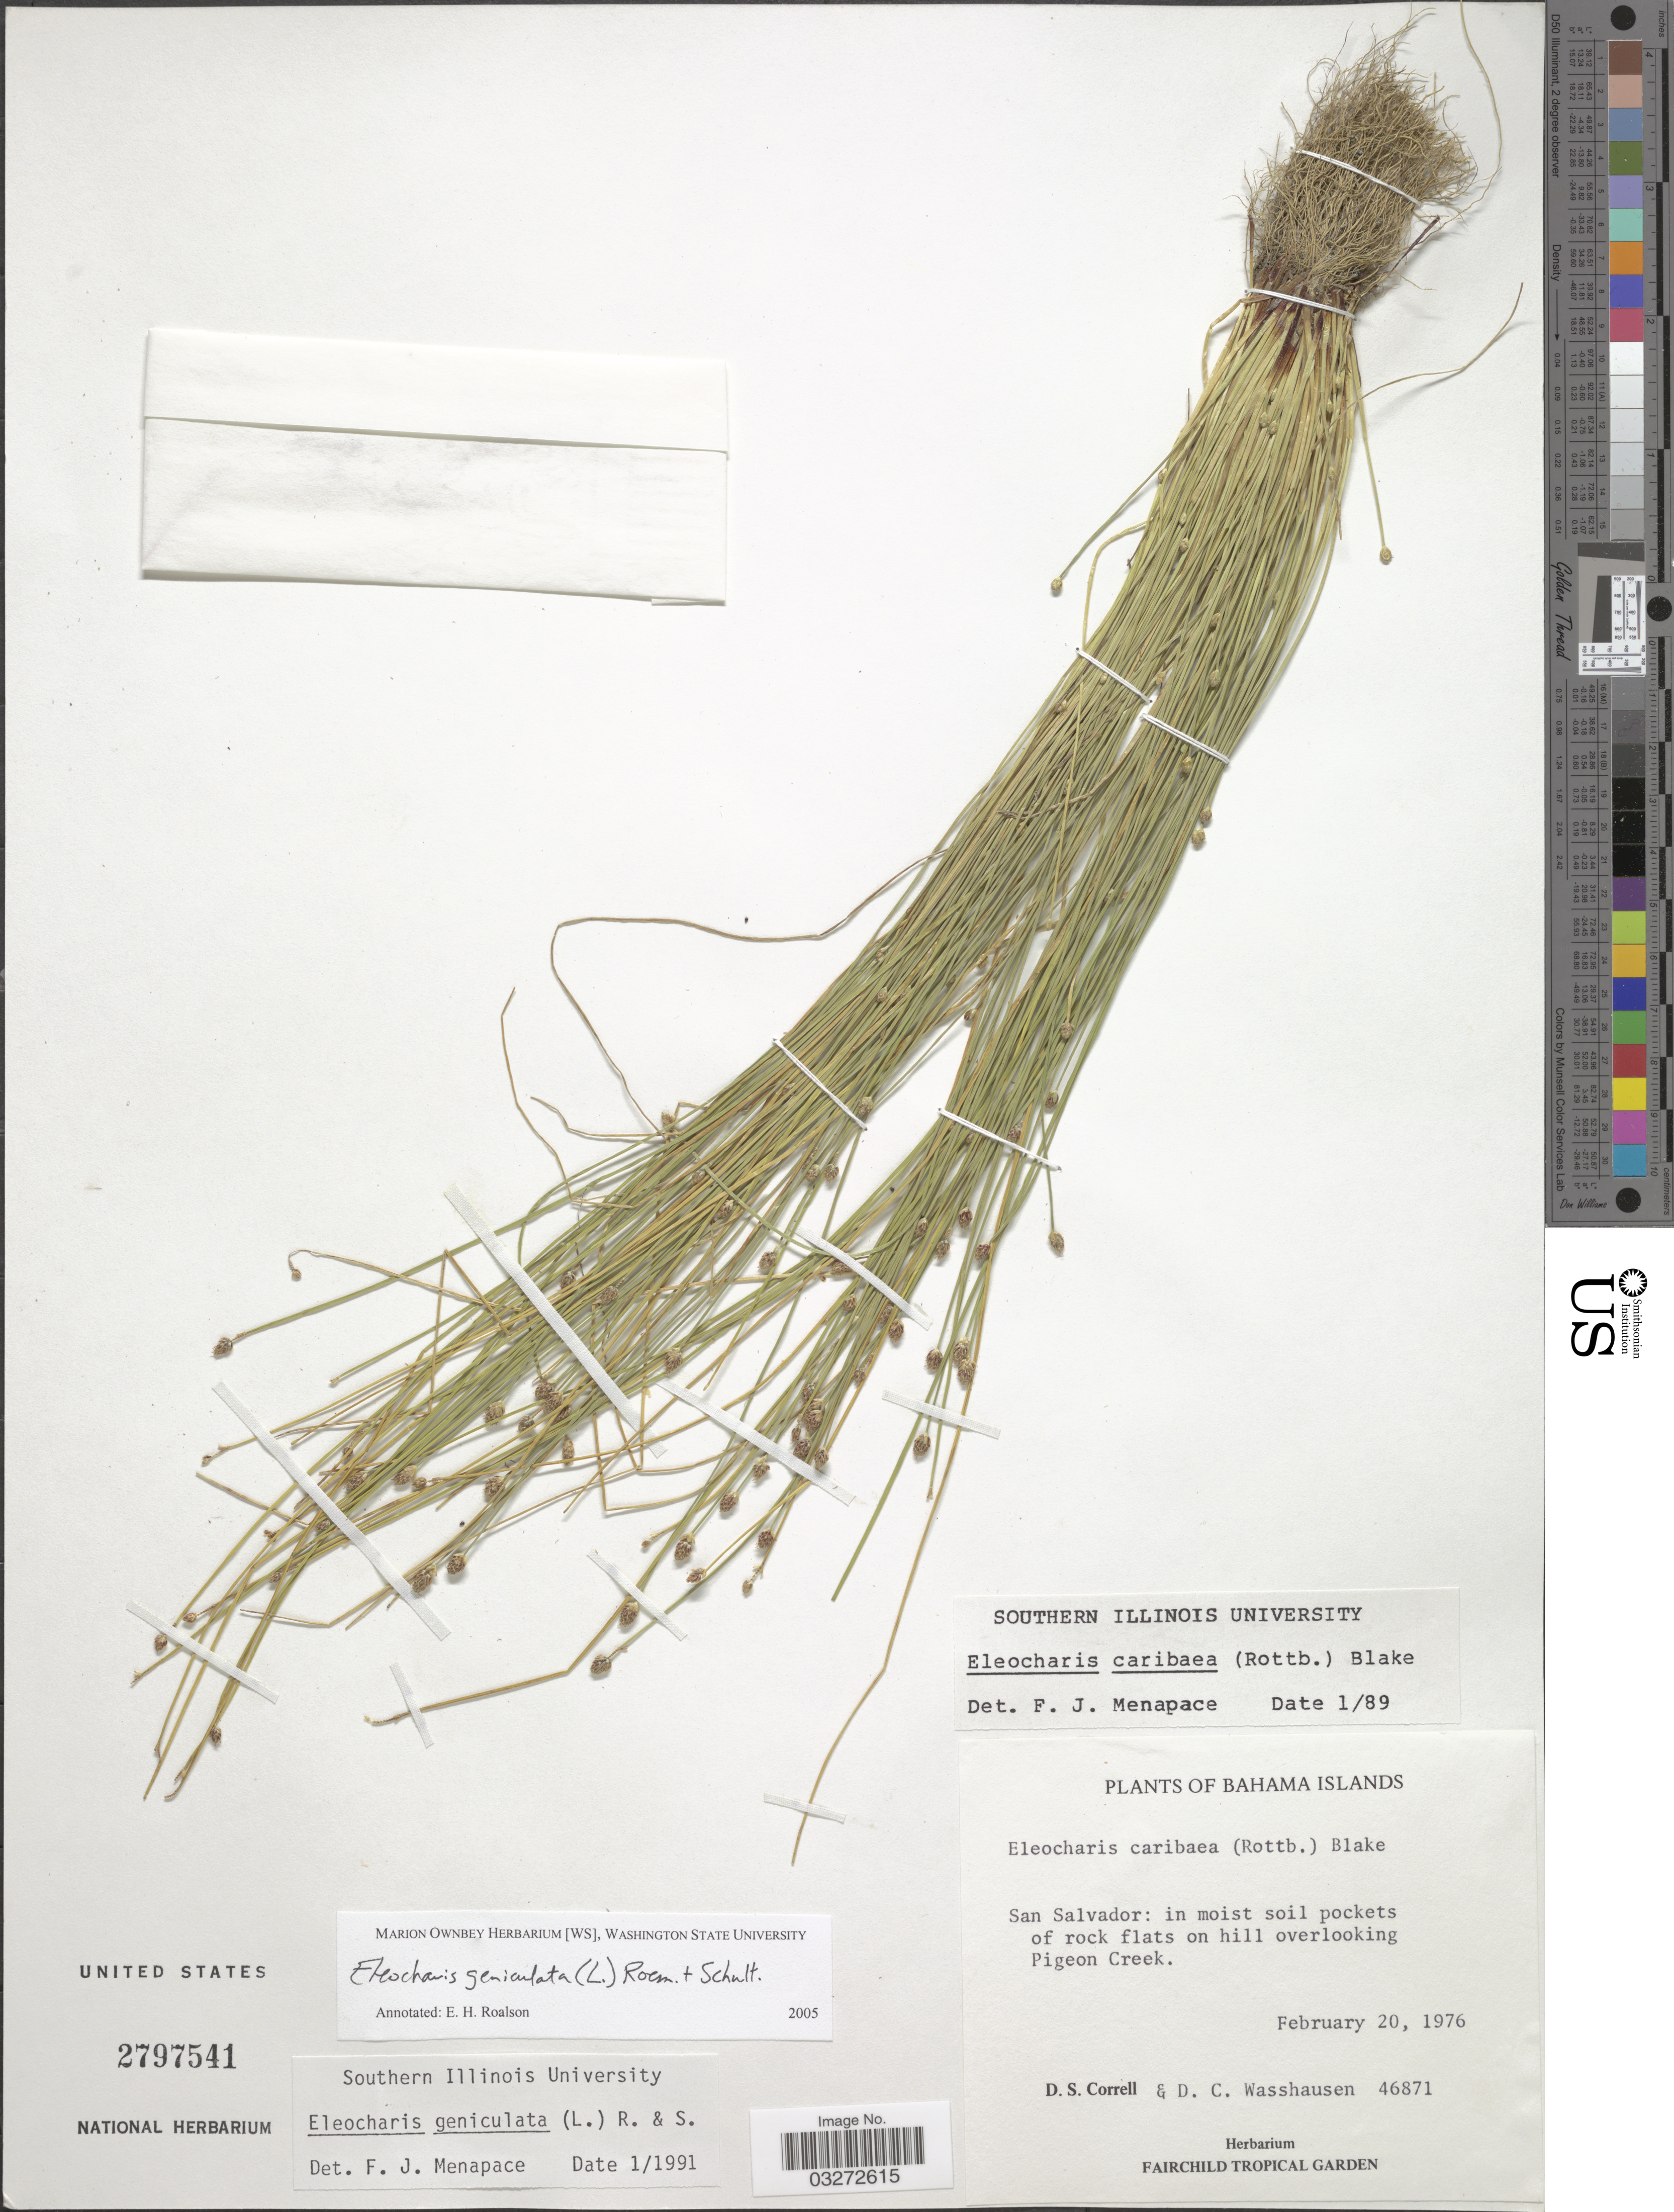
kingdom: Plantae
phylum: Tracheophyta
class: Liliopsida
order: Poales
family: Cyperaceae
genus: Eleocharis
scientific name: Eleocharis geniculata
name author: (L.) Roem. & Schult.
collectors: D. S. Correll & D. C. Wasshausen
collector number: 46871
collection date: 1976-02-20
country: Bahamas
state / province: San Salvador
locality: Bahama Islands. San Salvador: in moist soil pockets of rock flats on hill overlooking Pigeon Creek.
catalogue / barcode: US 2797541